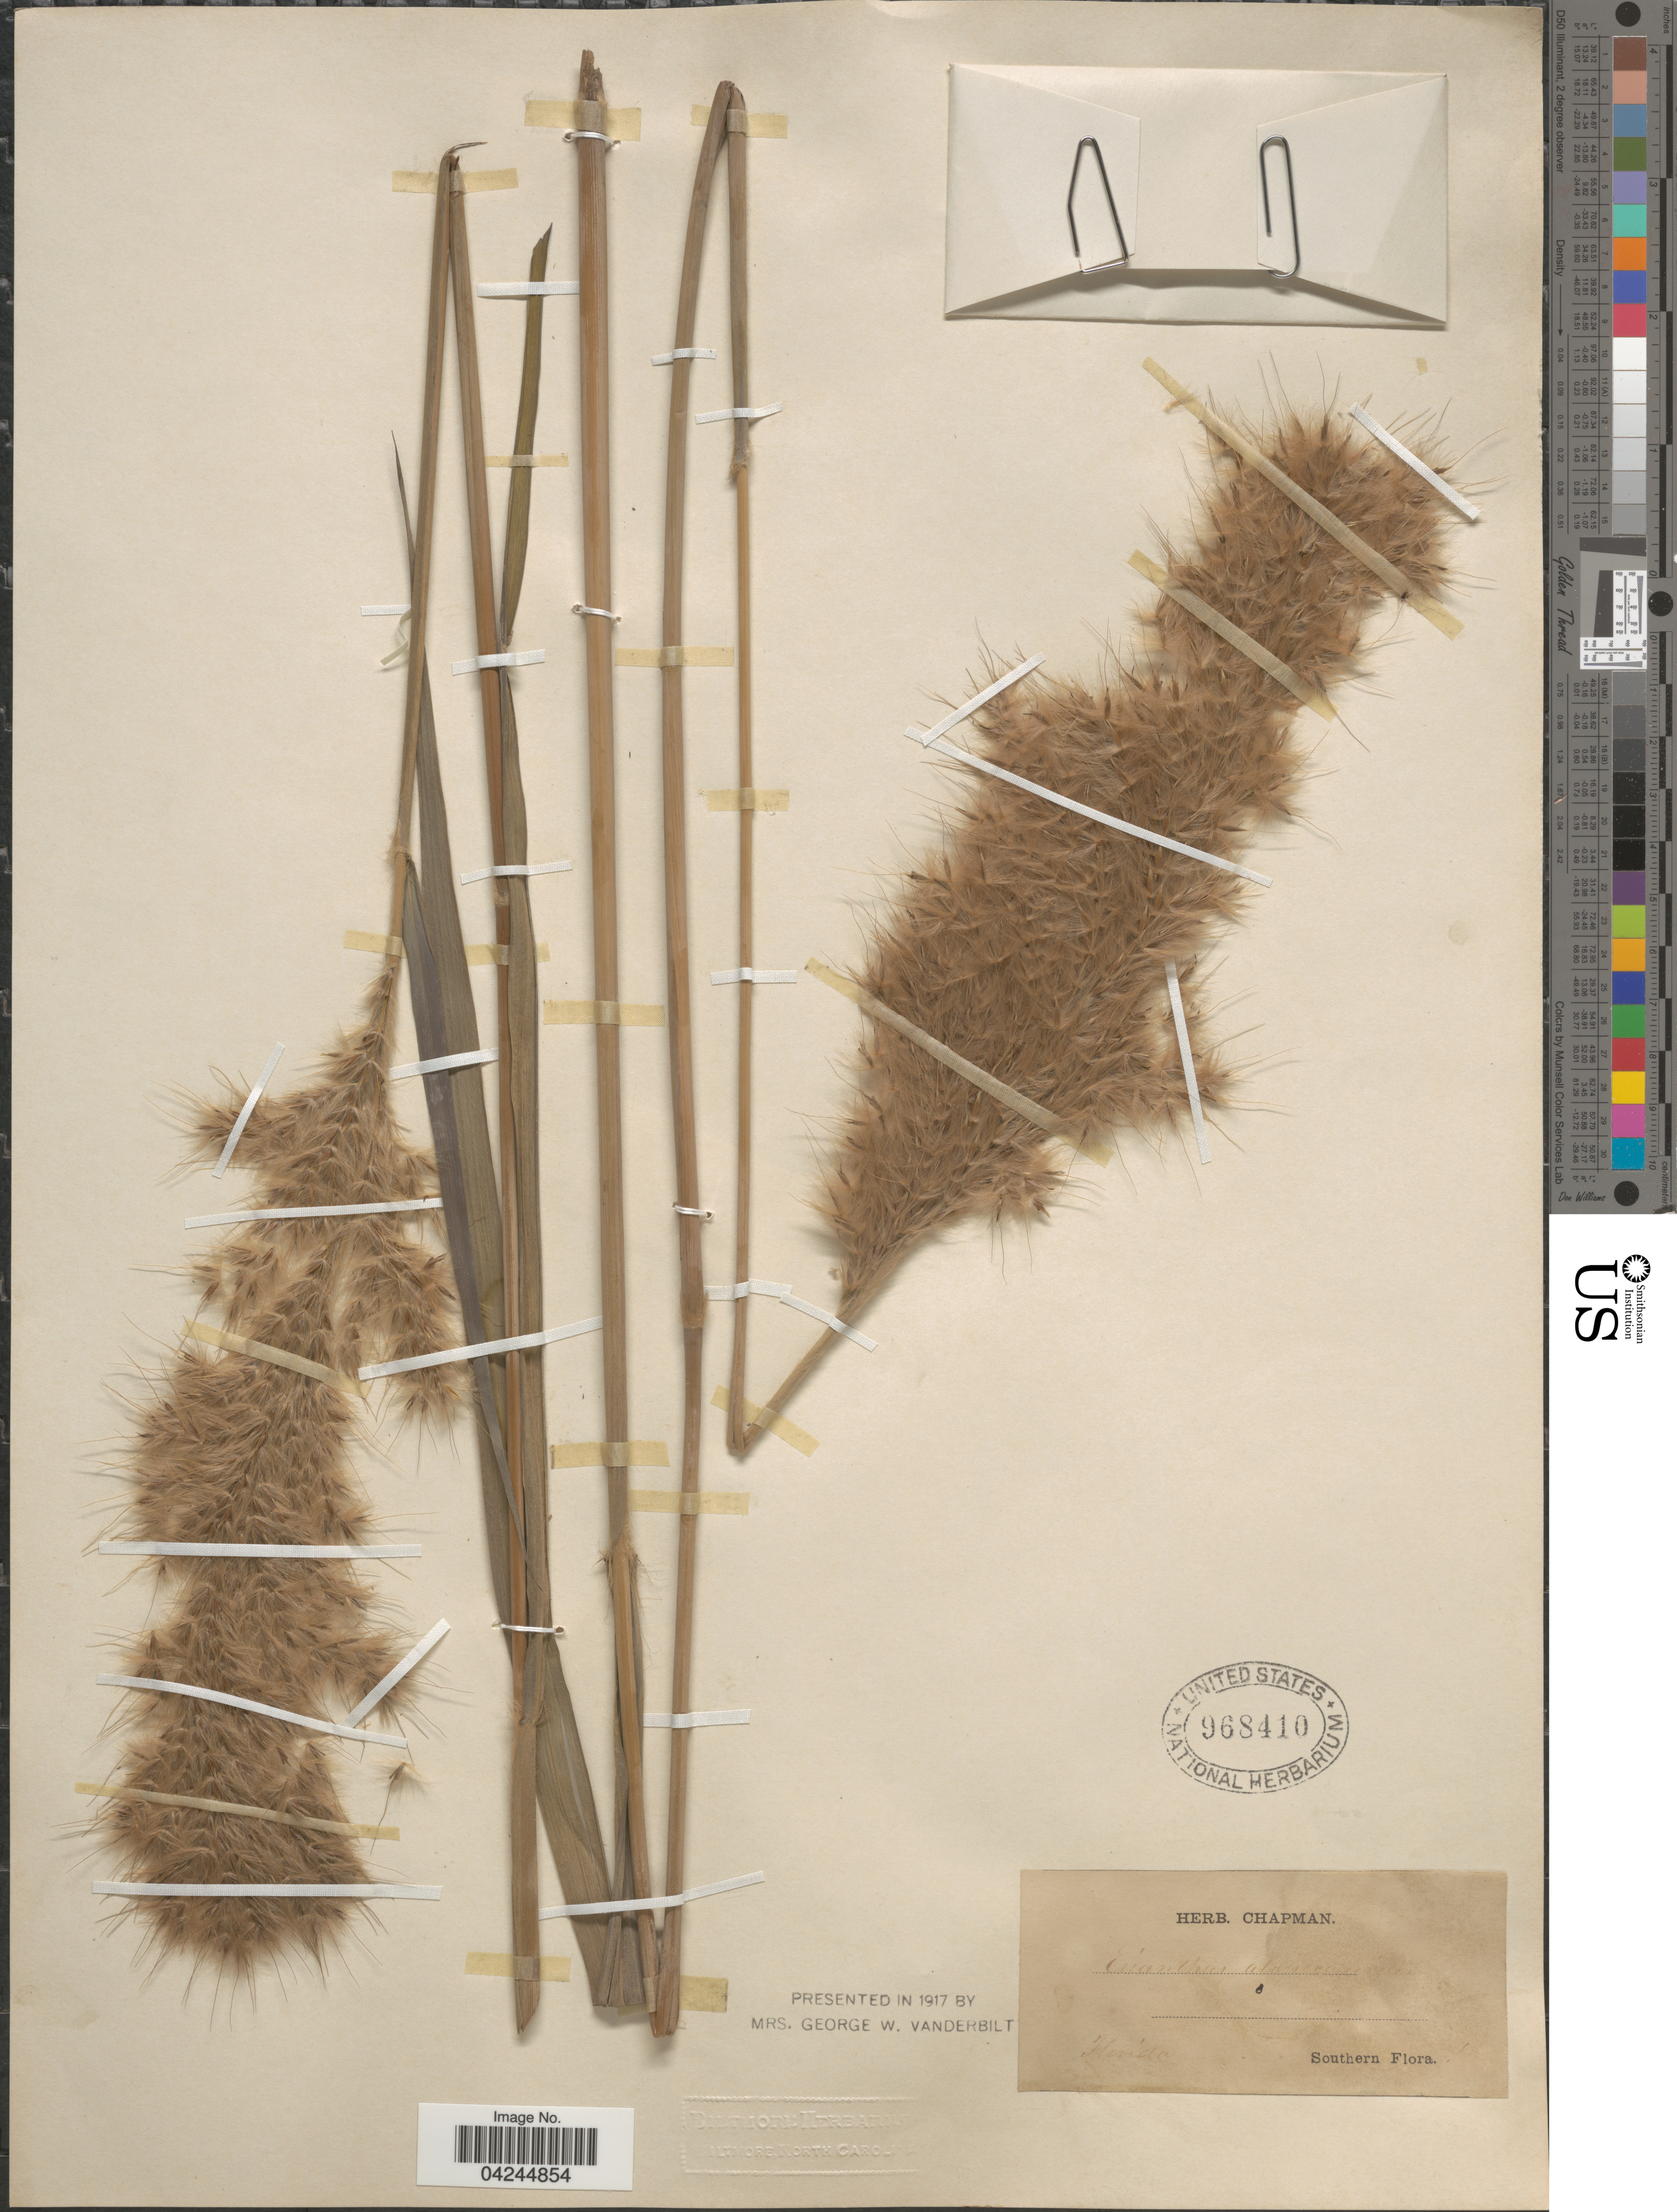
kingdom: Plantae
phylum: Tracheophyta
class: Liliopsida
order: Poales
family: Poaceae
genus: Erianthus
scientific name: Erianthus alopecuroides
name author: Elliott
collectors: ex herb. Chapman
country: United States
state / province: Florida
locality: Southern.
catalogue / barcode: US 968410